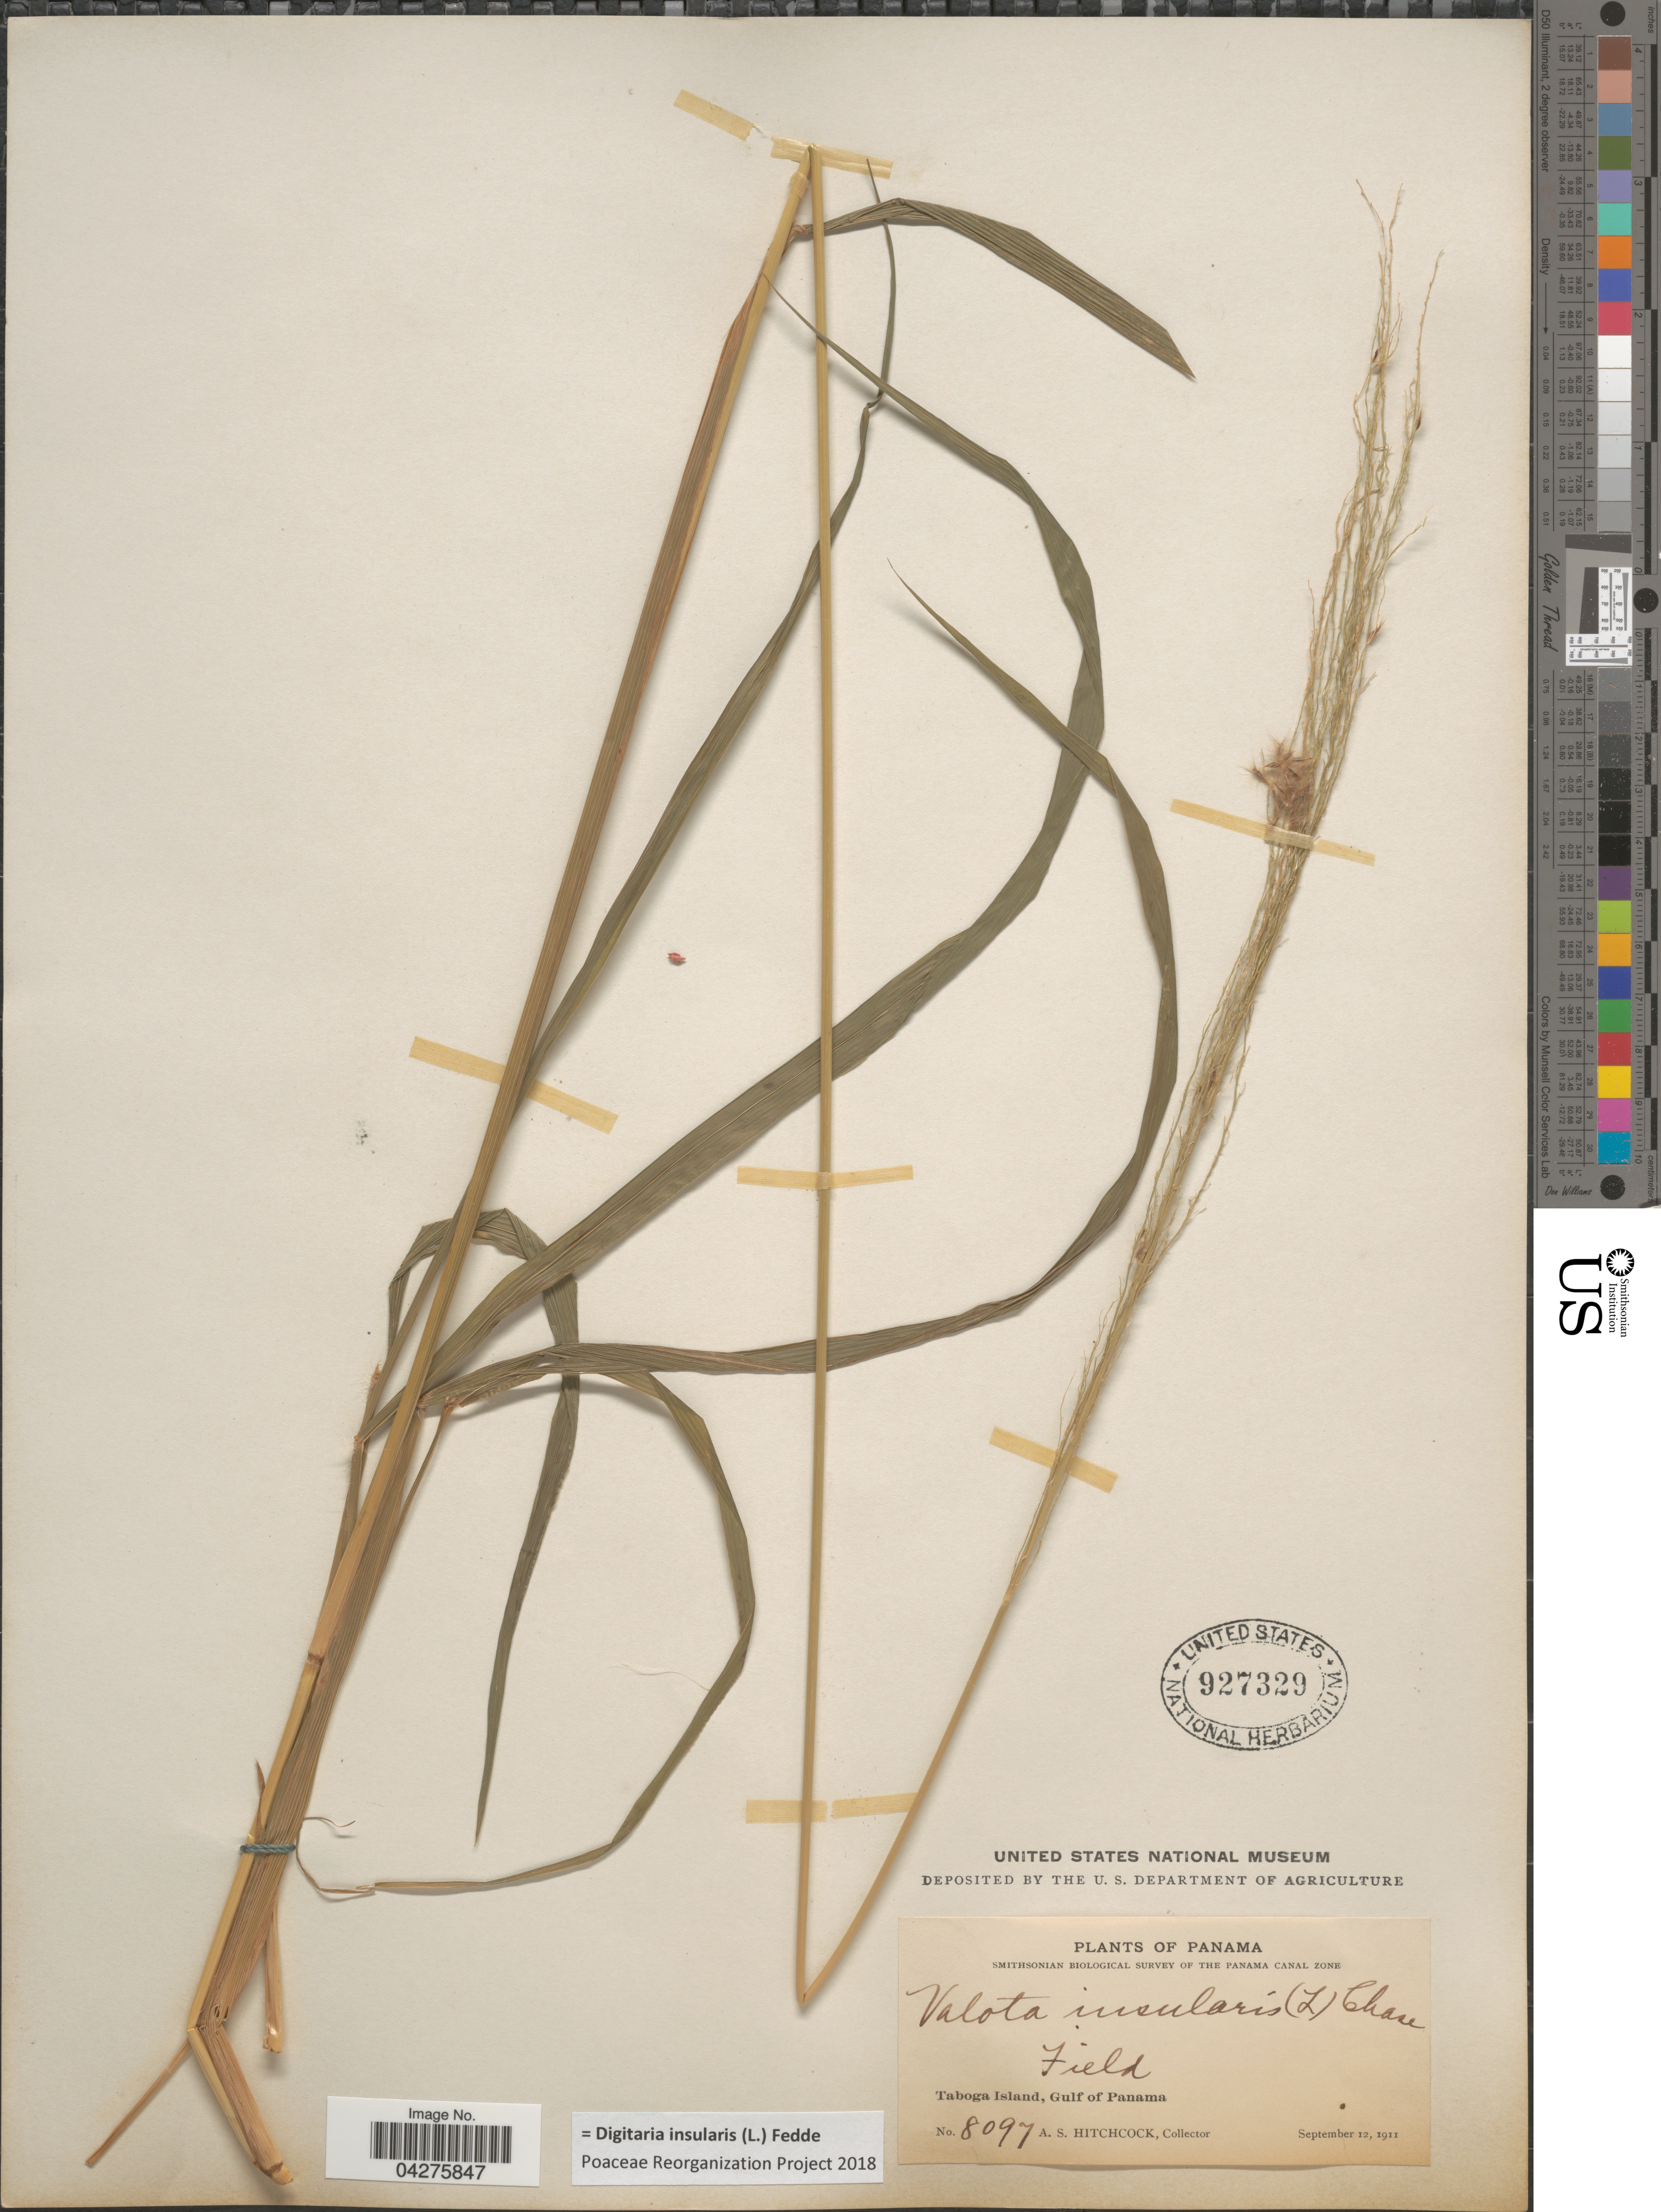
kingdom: Plantae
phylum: Tracheophyta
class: Liliopsida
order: Poales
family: Poaceae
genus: Digitaria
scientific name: Digitaria insularis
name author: (L.) Fedde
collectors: A. S. Hitchcock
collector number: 8097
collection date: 1911-09-12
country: Panama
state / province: Panamá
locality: Smithsonian Biological Survey of the Panama Canal Zone. Taboga Island, Gulf of Panama.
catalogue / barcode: US 927329